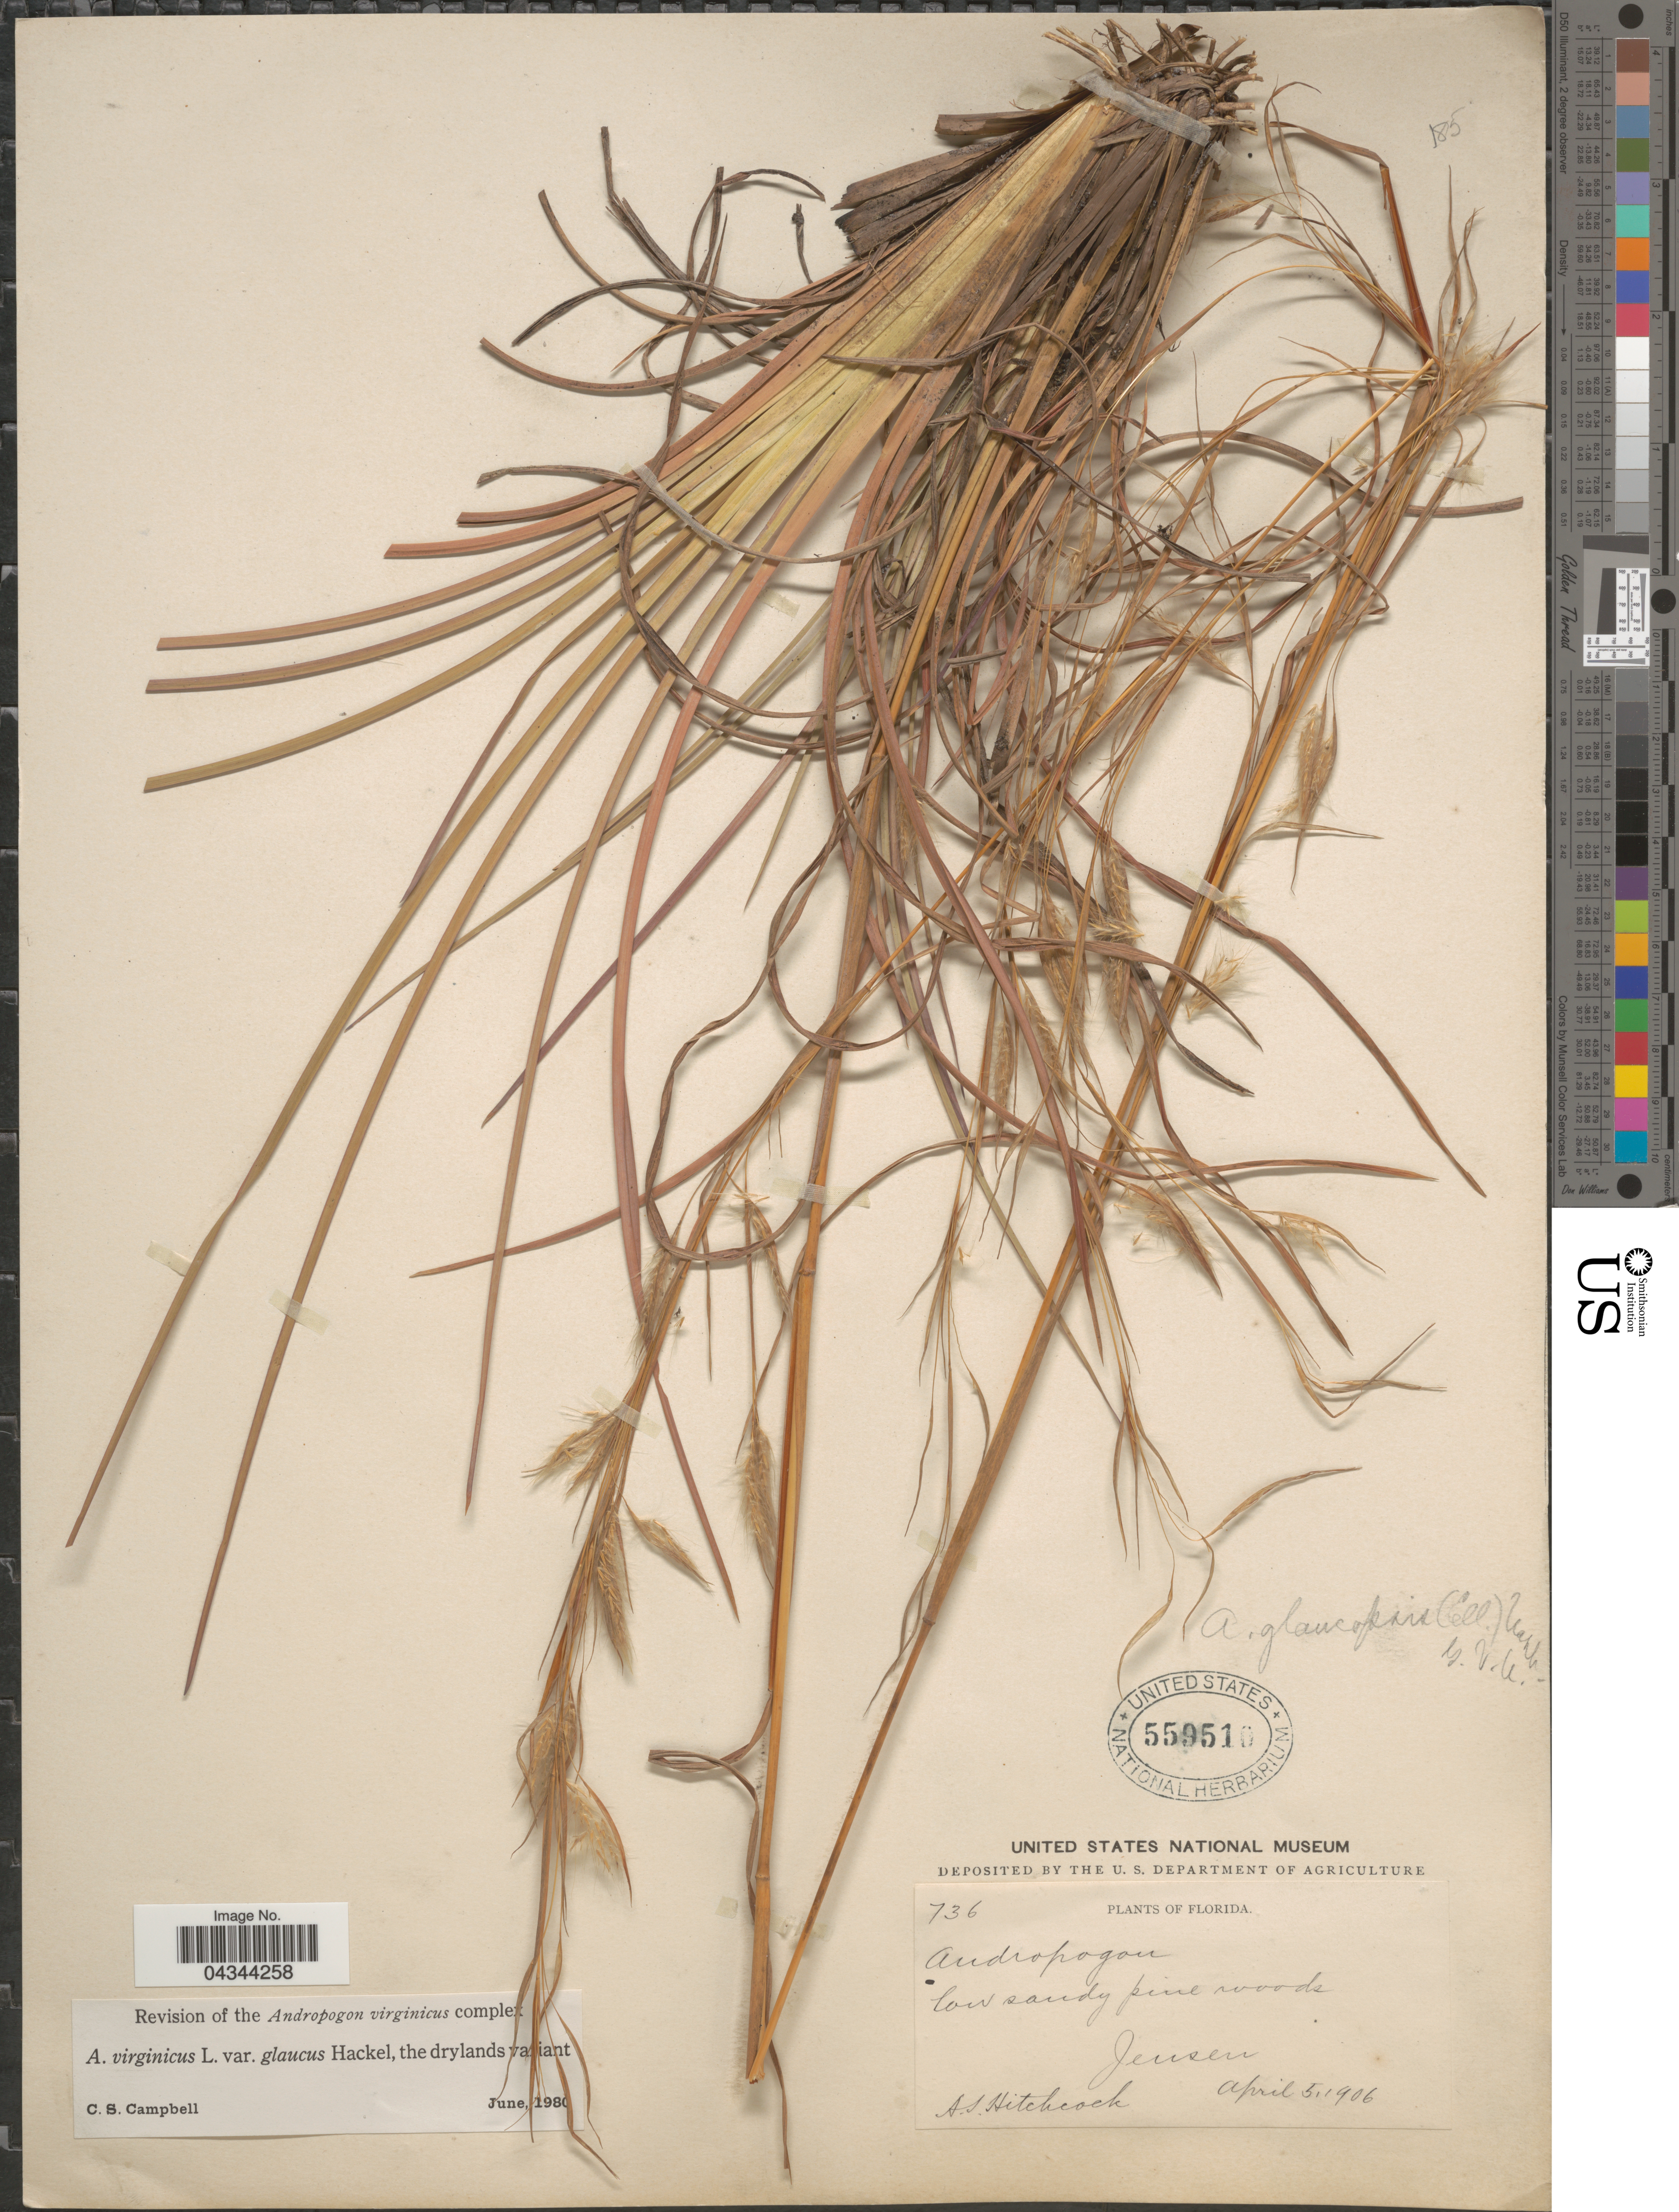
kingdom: Plantae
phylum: Tracheophyta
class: Liliopsida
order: Poales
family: Poaceae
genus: Andropogon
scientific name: Andropogon virginicus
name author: L.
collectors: A. S. Hitchcock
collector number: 736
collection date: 1906-04-05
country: United States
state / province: Florida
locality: Jensen.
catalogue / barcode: US 559510